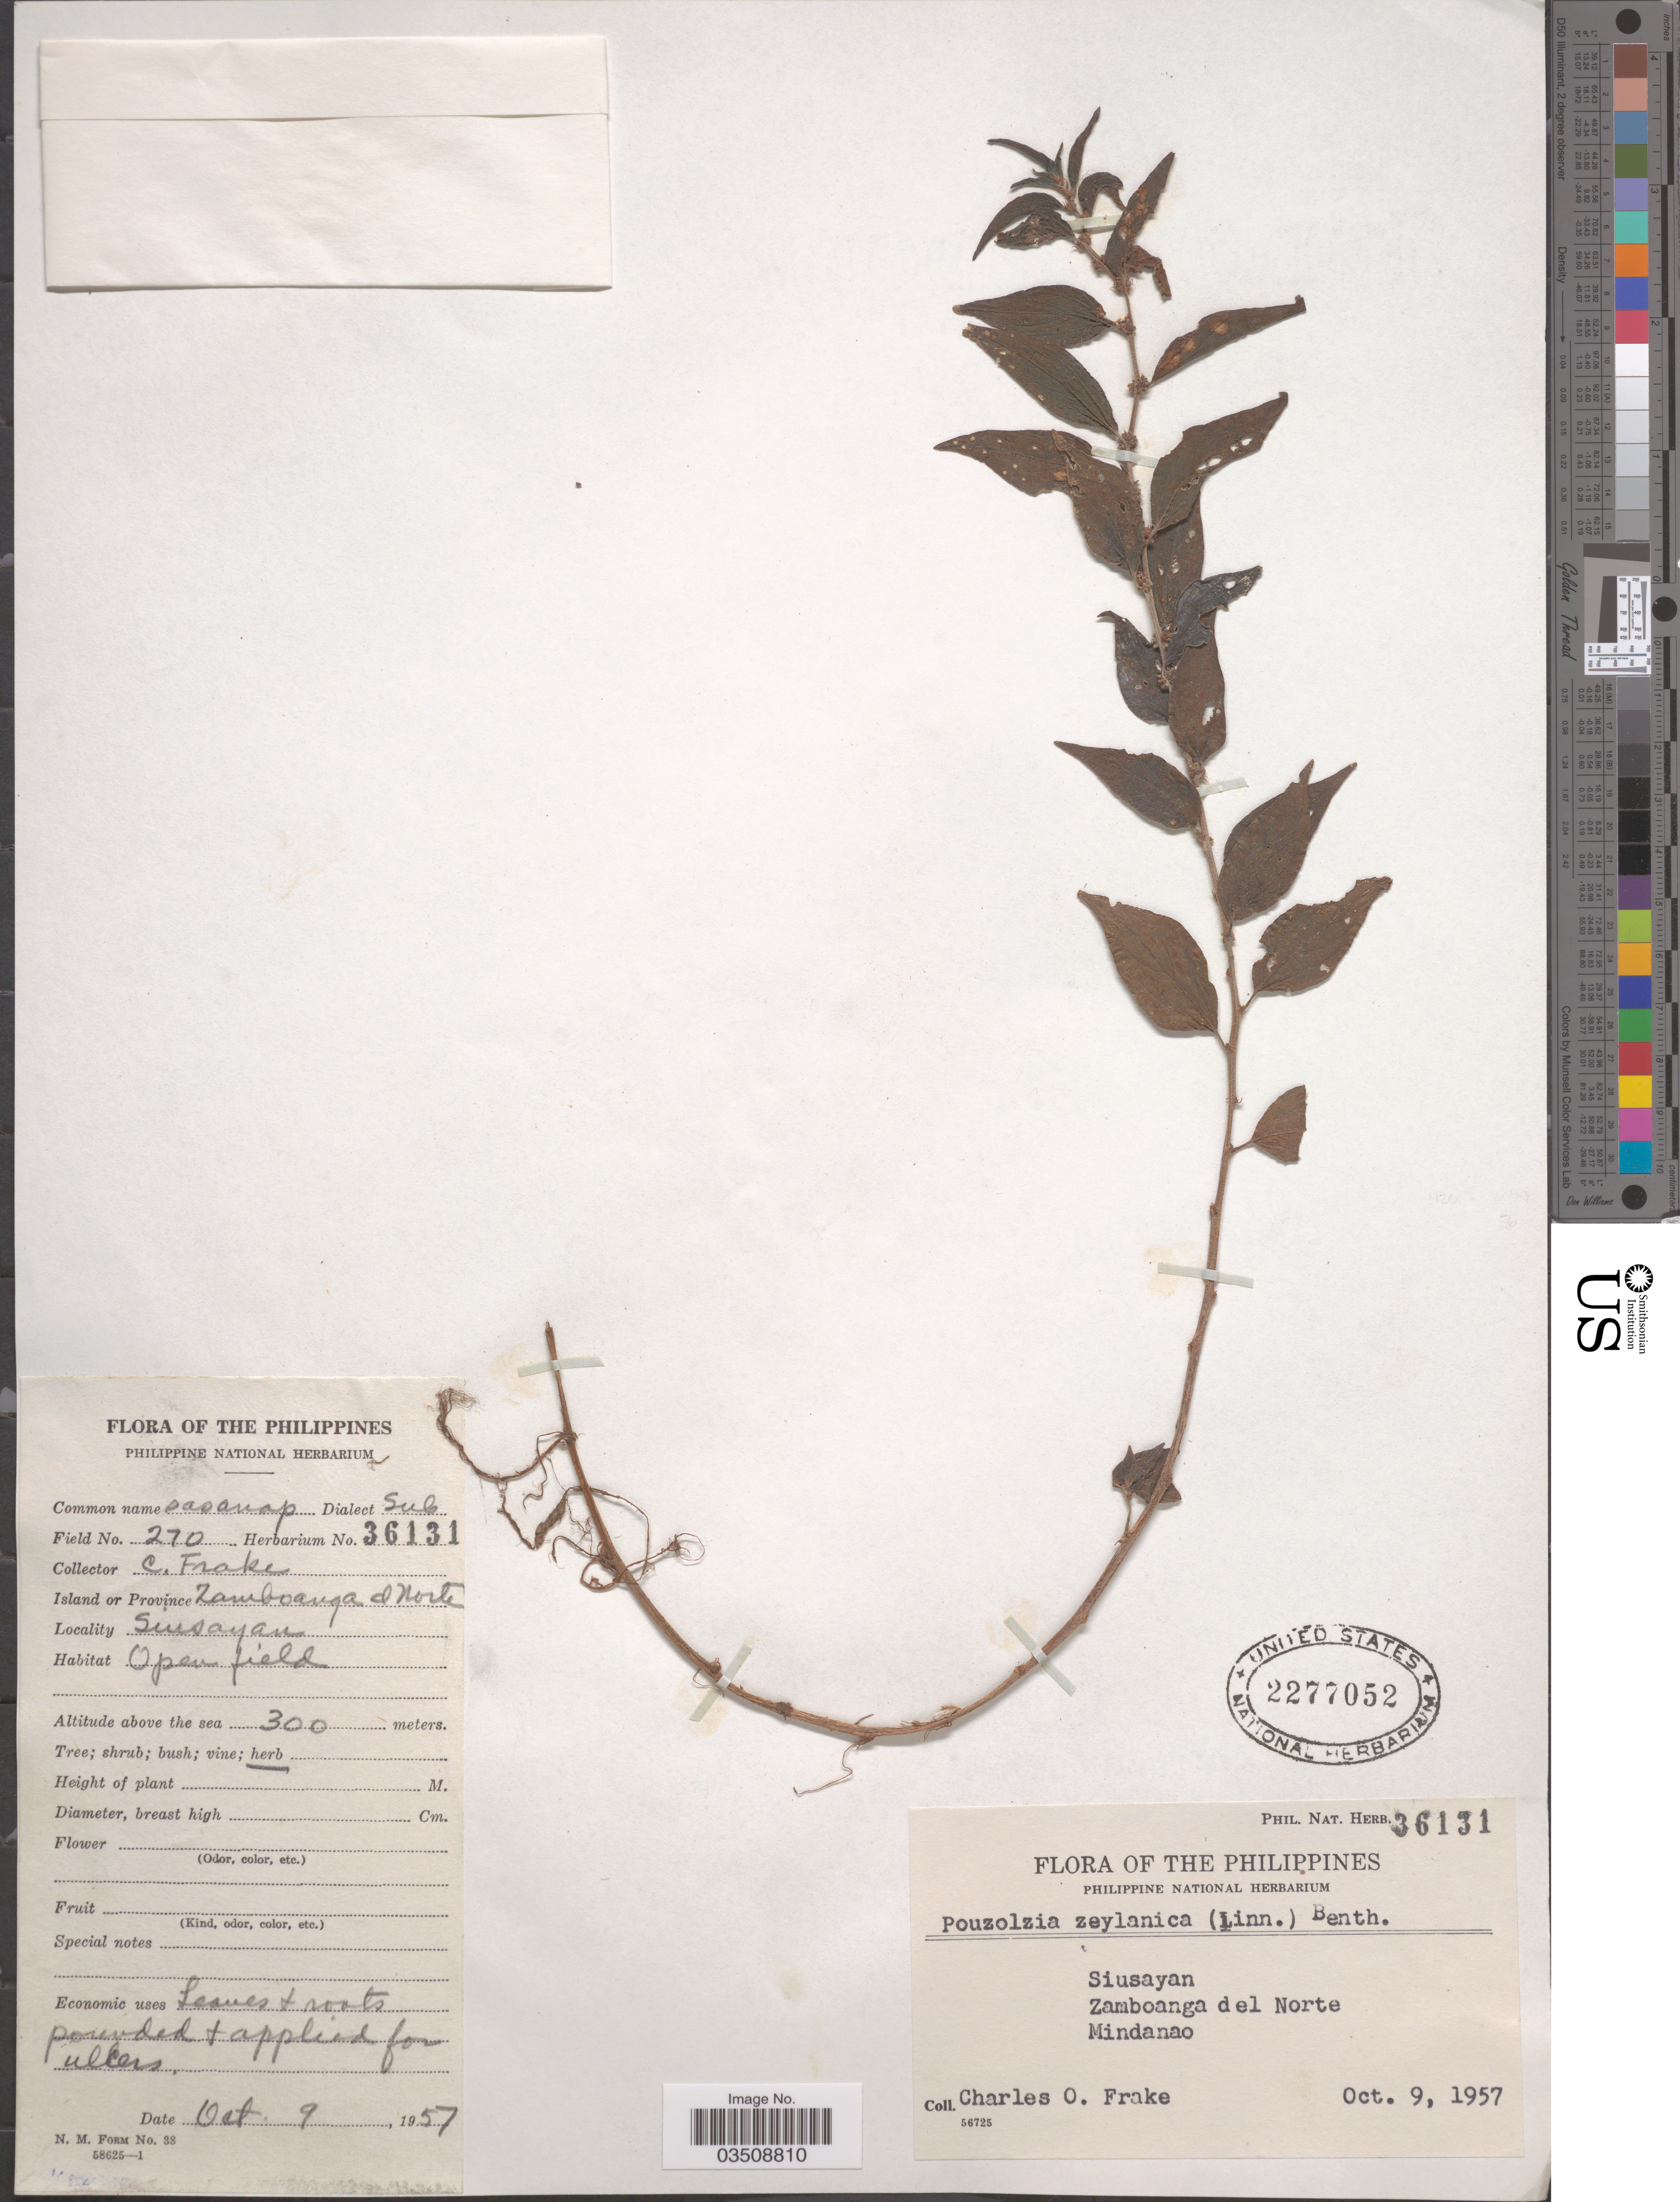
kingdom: Plantae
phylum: Tracheophyta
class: Magnoliopsida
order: Rosales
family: Urticaceae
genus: Pouzolzia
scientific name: Pouzolzia zeylanica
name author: (L.) Benn.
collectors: C. O. Frake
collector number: Phil. Nat. Herb. 36131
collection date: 1957-10-09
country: Philippines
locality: Siusayan. Island or Province Zamboanga del Norte. Mindanao.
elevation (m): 300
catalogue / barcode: US 2277052